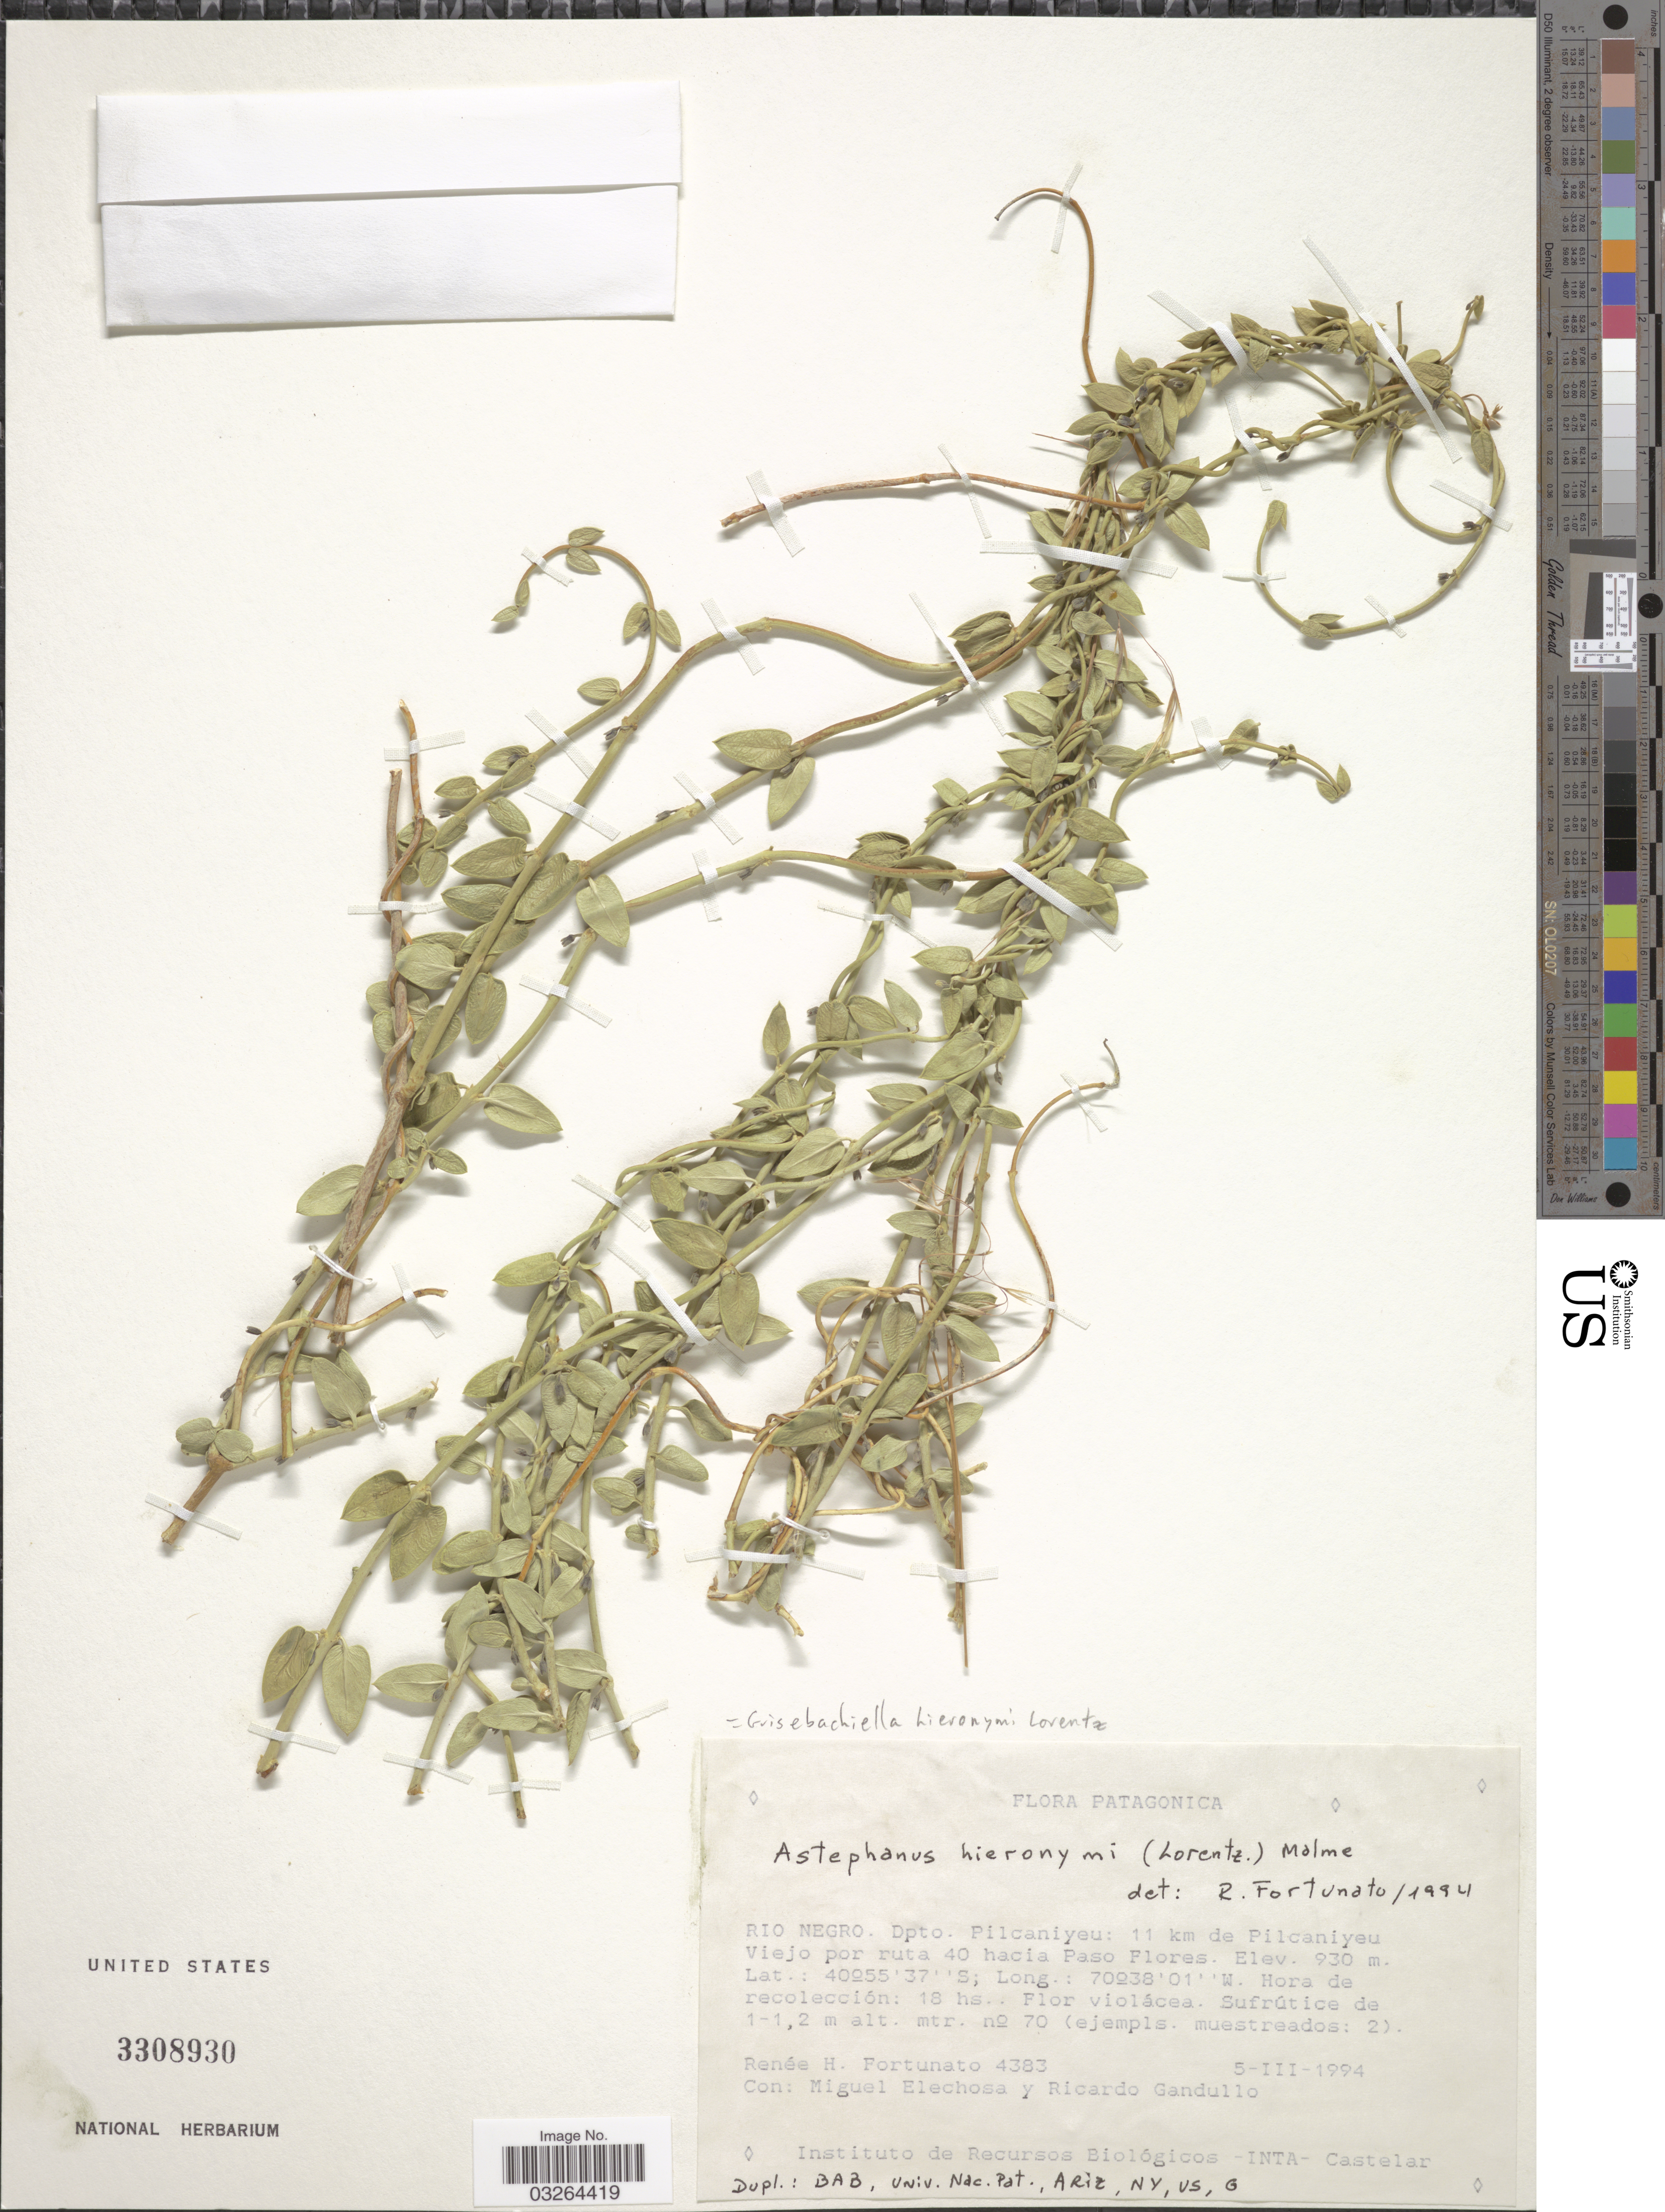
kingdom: Plantae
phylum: Tracheophyta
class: Magnoliopsida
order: Gentianales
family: Apocynaceae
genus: Cynanchum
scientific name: Cynanchum hieronymi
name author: (Lorentz) Hicken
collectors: R. H. Fortunato, M. Elechosa & R. Gandullo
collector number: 4383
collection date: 1994-03-05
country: Argentina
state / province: Rio Negro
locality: Patagonica. Rio Negro. Dpto. Pilcaniyeu: 11 km de Pilcaniyeu Viejo por ruta 40 hacia Paso Flores.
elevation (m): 930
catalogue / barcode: US 3308930